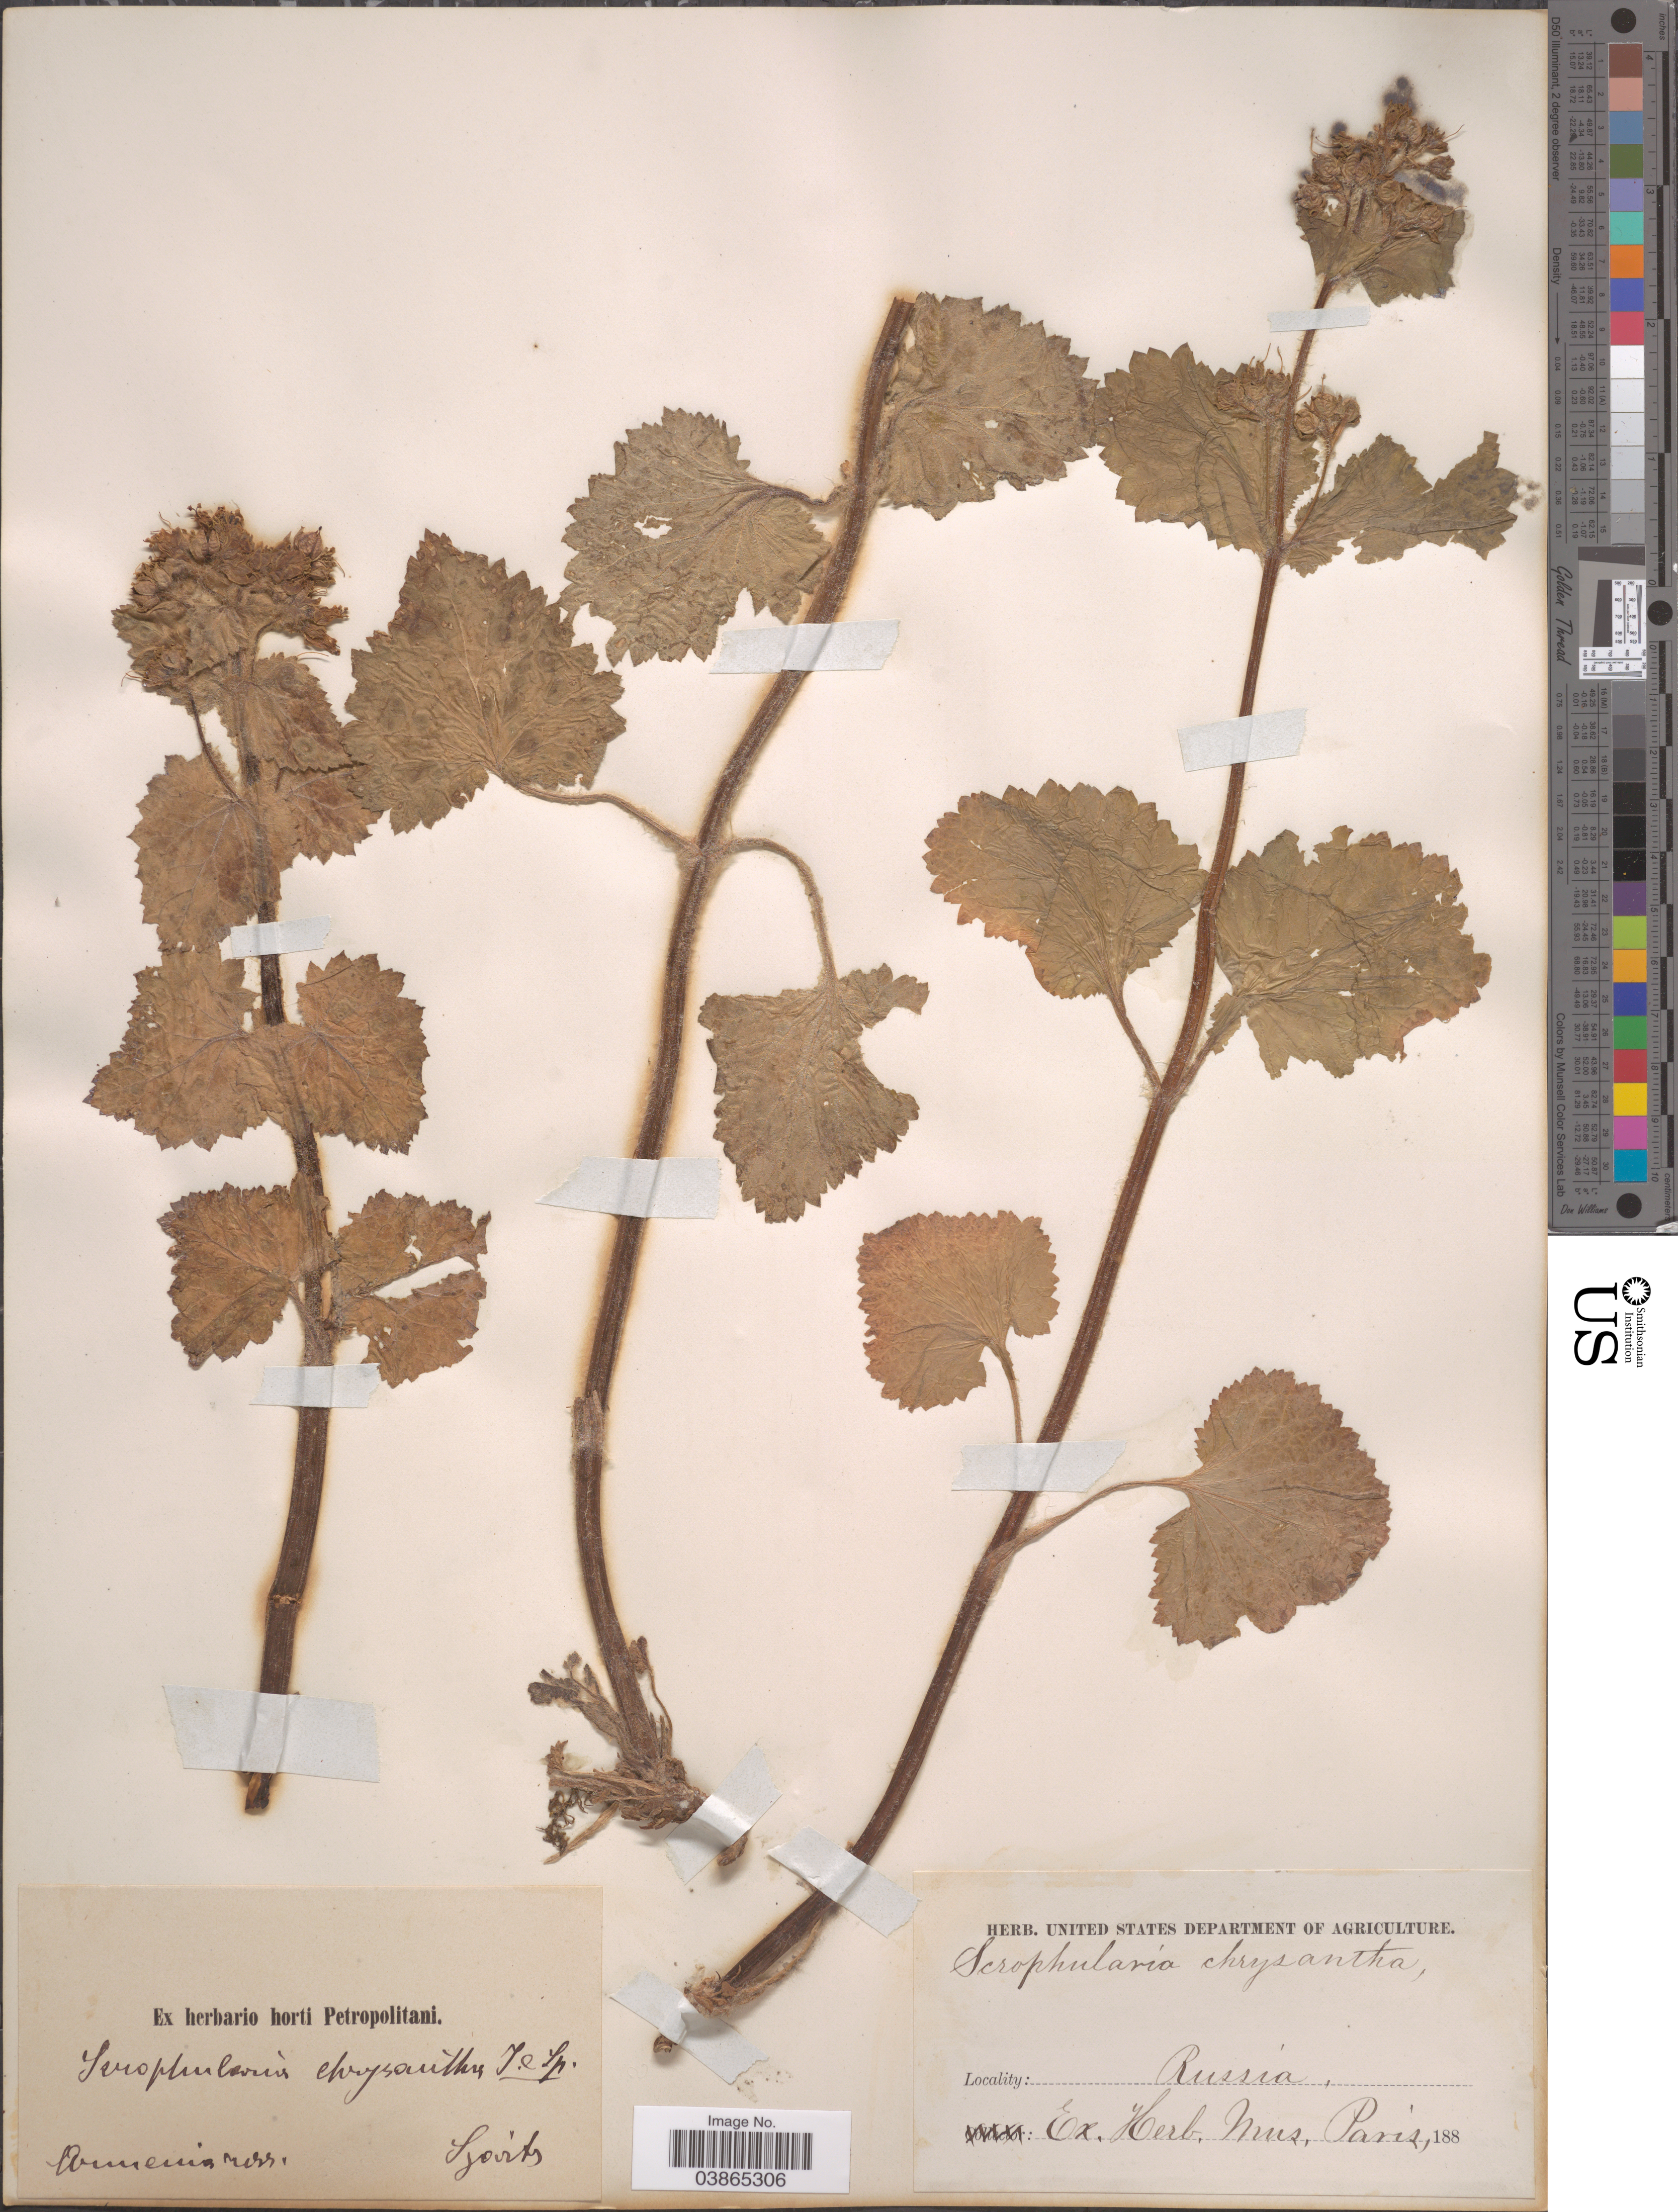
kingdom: Plantae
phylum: Tracheophyta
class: Magnoliopsida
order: Lamiales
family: Scrophulariaceae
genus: Scrophularia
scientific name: Scrophularia chrysantha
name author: Jaub. & Spach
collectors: Szovits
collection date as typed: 188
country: Armenia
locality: Armenia ross. Russia.